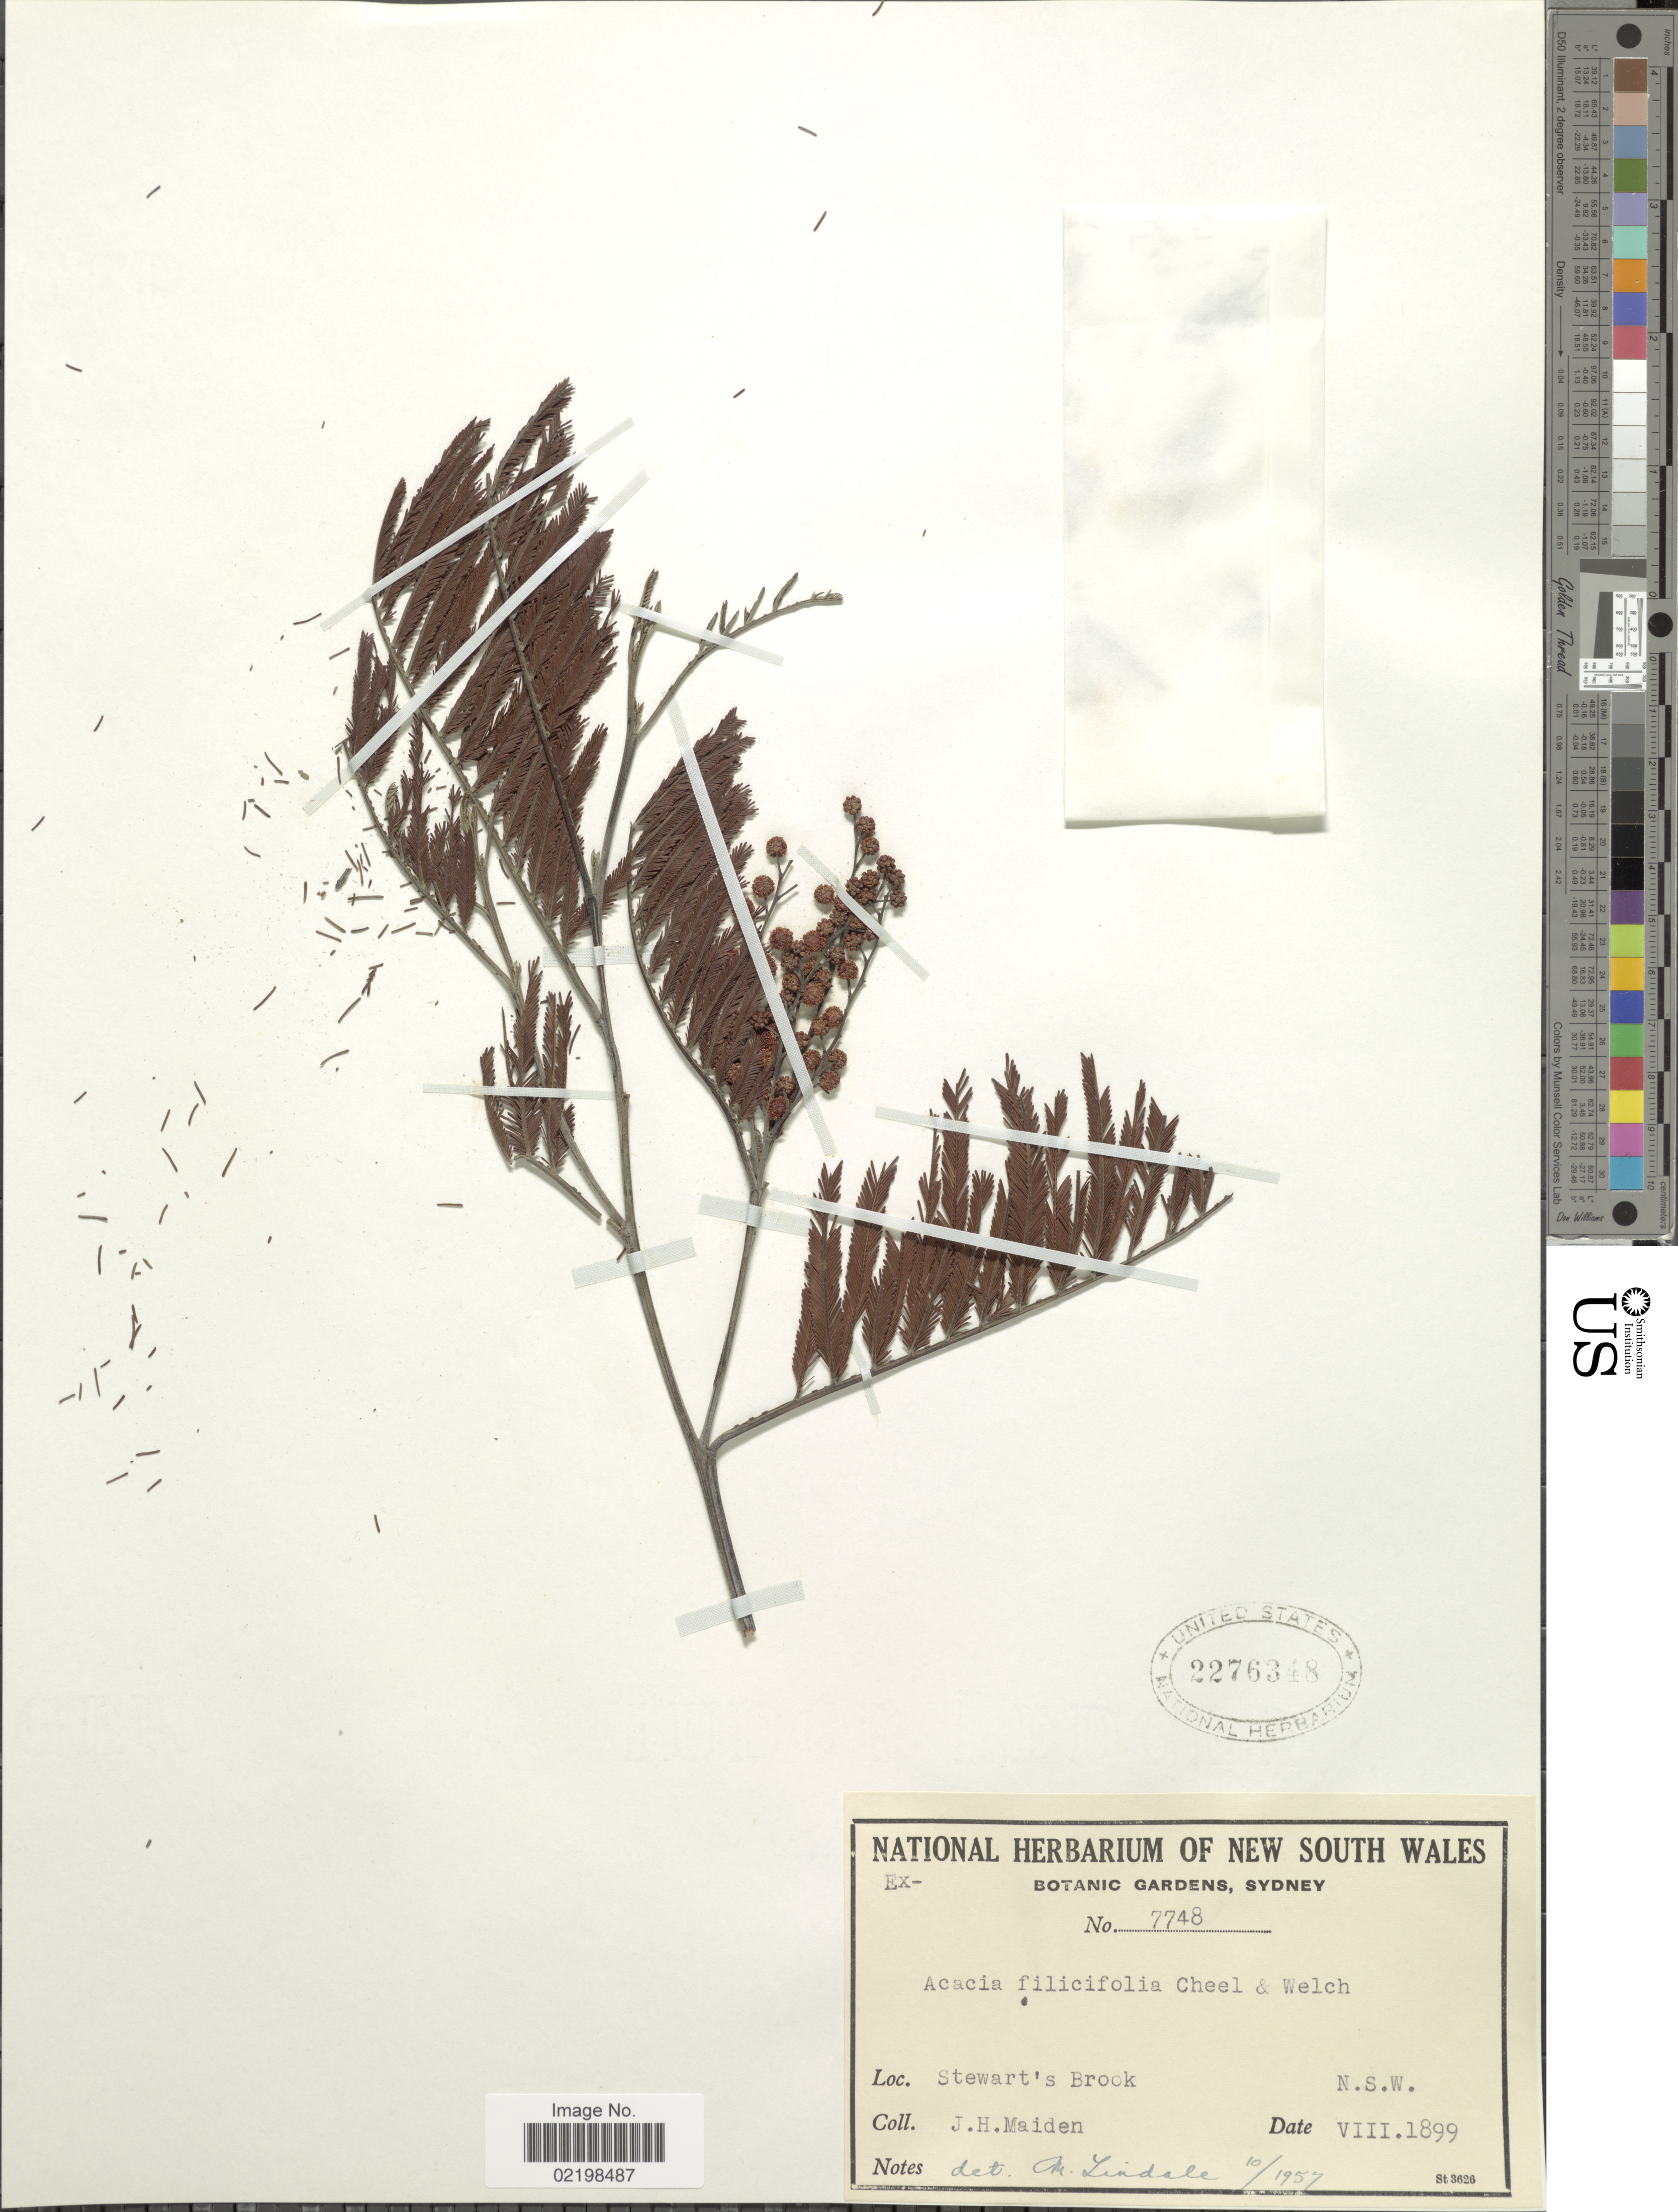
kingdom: Plantae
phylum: Tracheophyta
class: Magnoliopsida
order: Fabales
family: Fabaceae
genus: Acacia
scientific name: Acacia filicifolia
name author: Cheel & M.B. Welch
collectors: J. Maiden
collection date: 1899-08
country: Australia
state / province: New South Wales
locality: Stewart's Brook, N.S.W.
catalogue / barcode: US 2276348